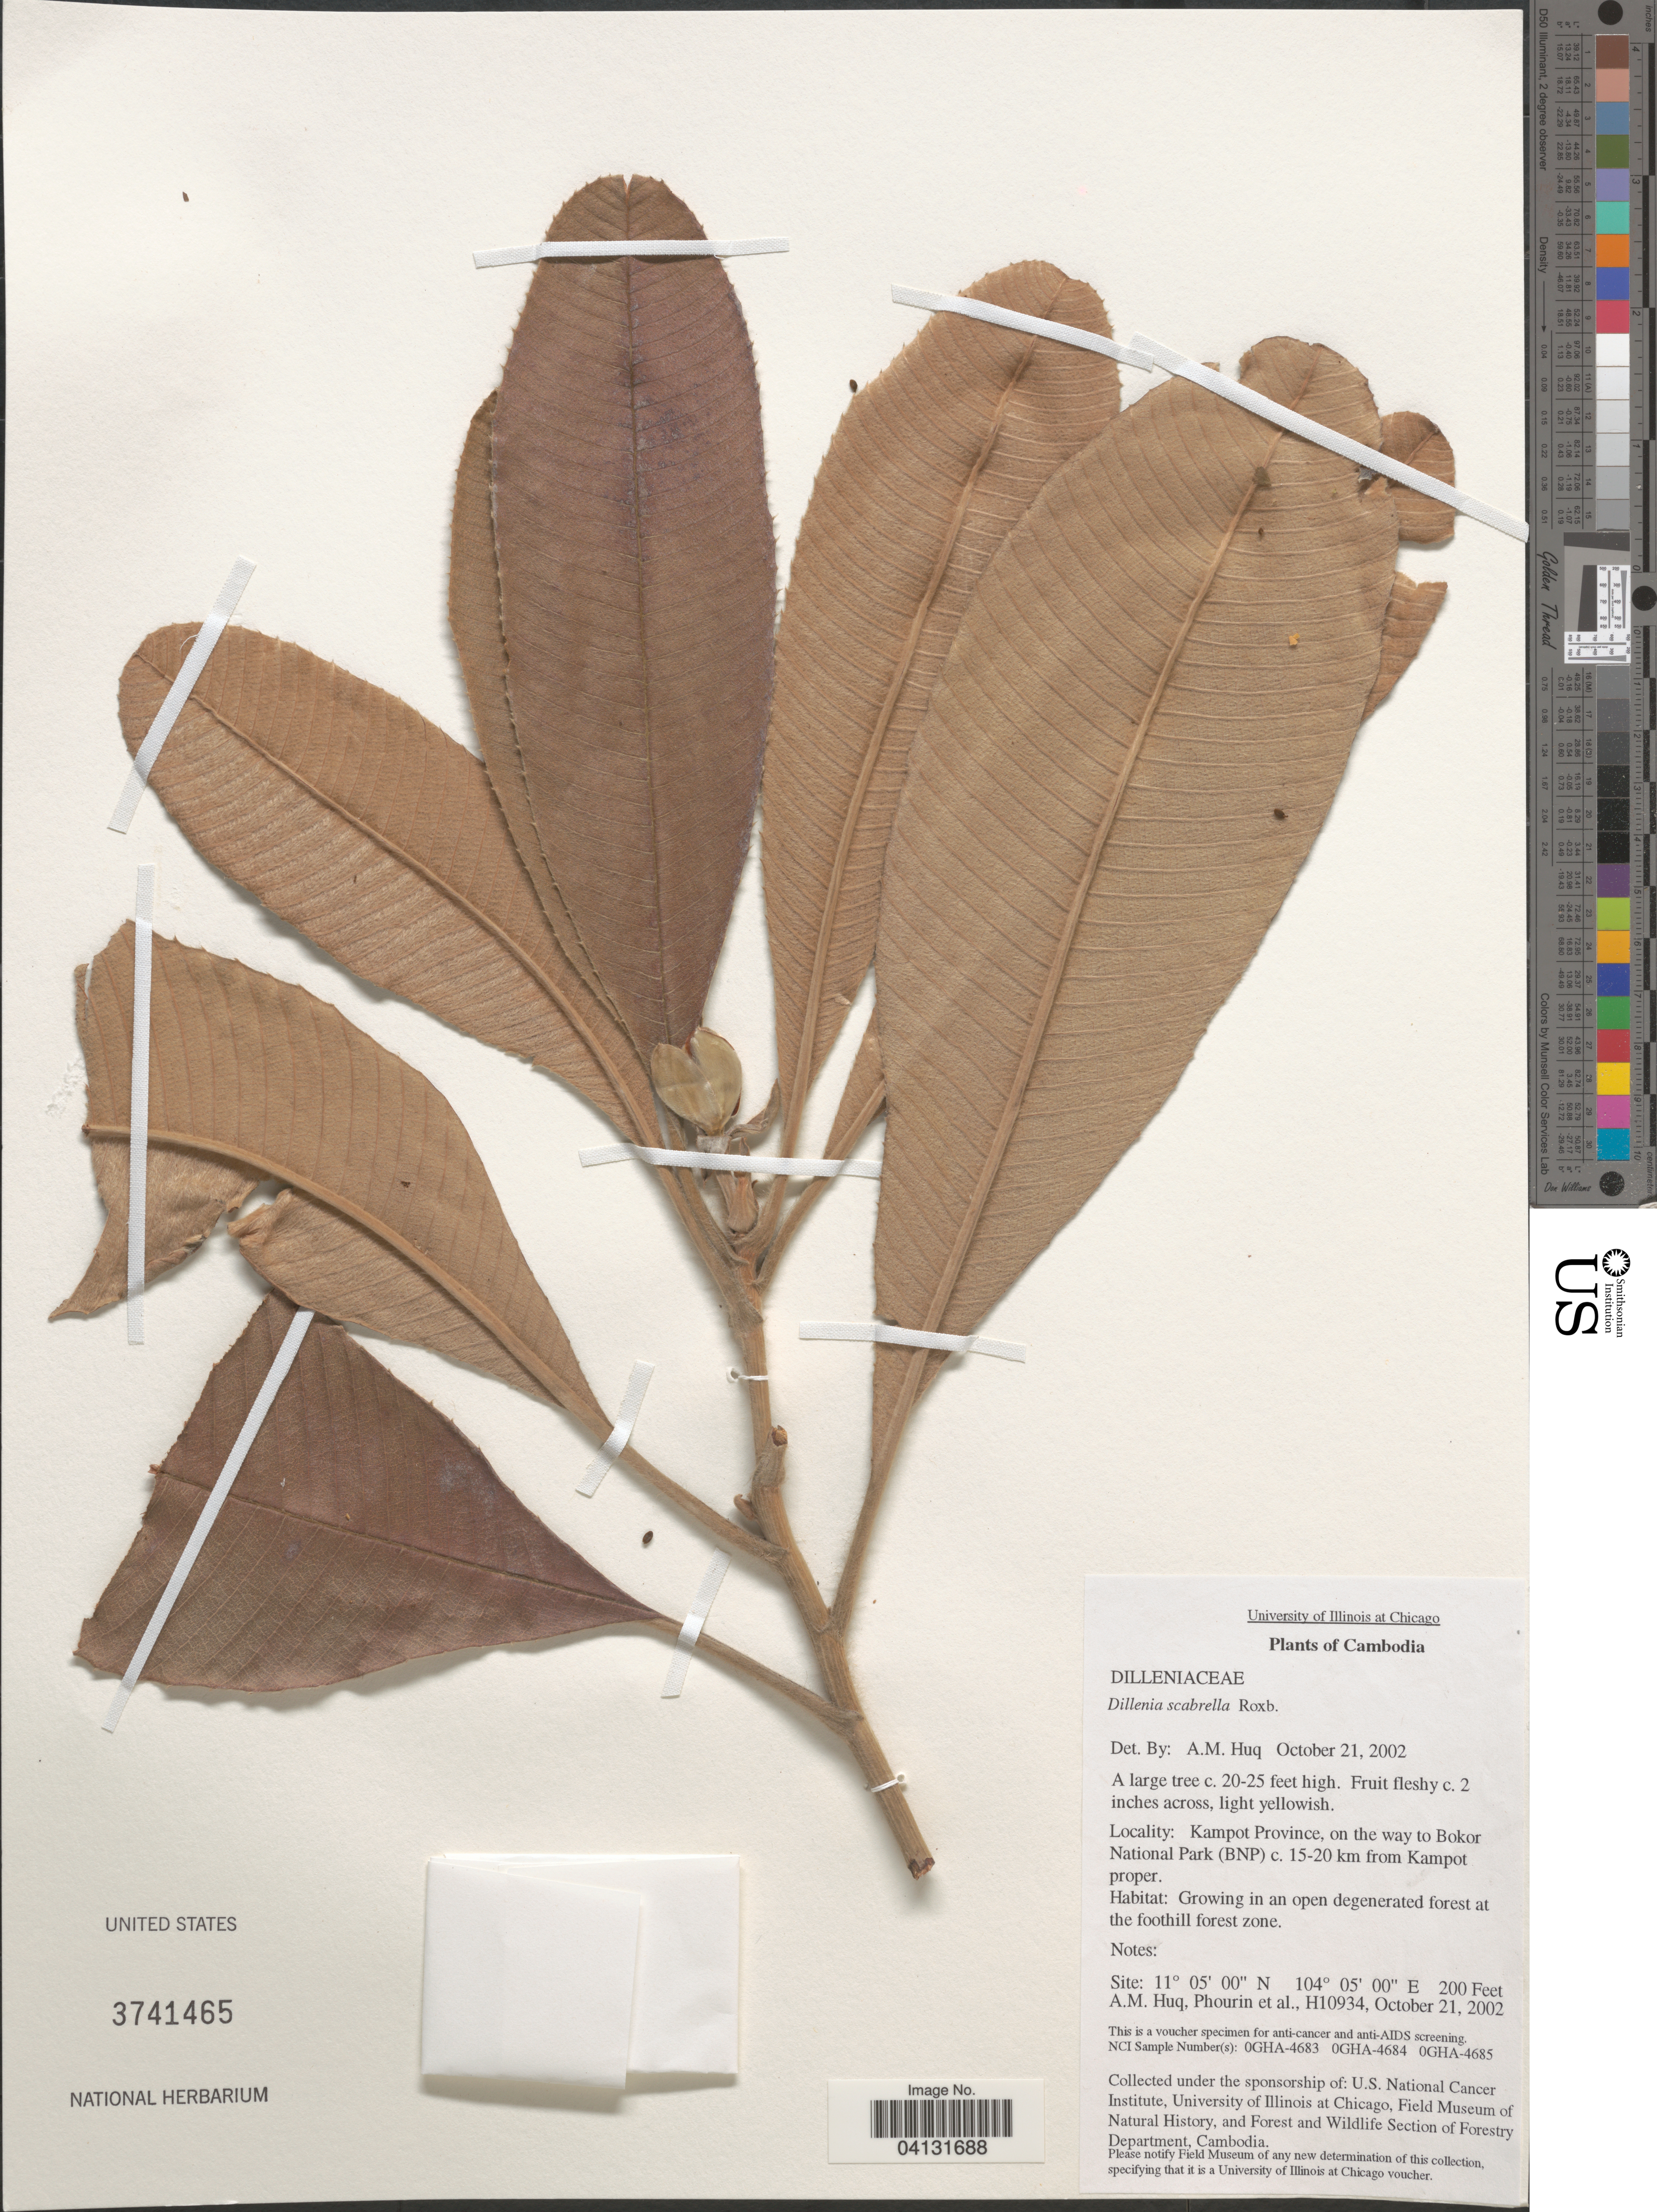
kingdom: Plantae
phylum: Tracheophyta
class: Magnoliopsida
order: Dilleniales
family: Dilleniaceae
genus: Dillenia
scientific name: Dillenia scabrella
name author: (D. Don) Roxb. ex Wall.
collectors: A. M. Huq, -- Phourin & et al.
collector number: H10934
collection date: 2002-10-21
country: Cambodia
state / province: Kâmpât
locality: Kampot Province, on the way to Bokor National Park (BNP) c. 15-20 km from Kampot proper.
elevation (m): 61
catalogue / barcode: US 3741465